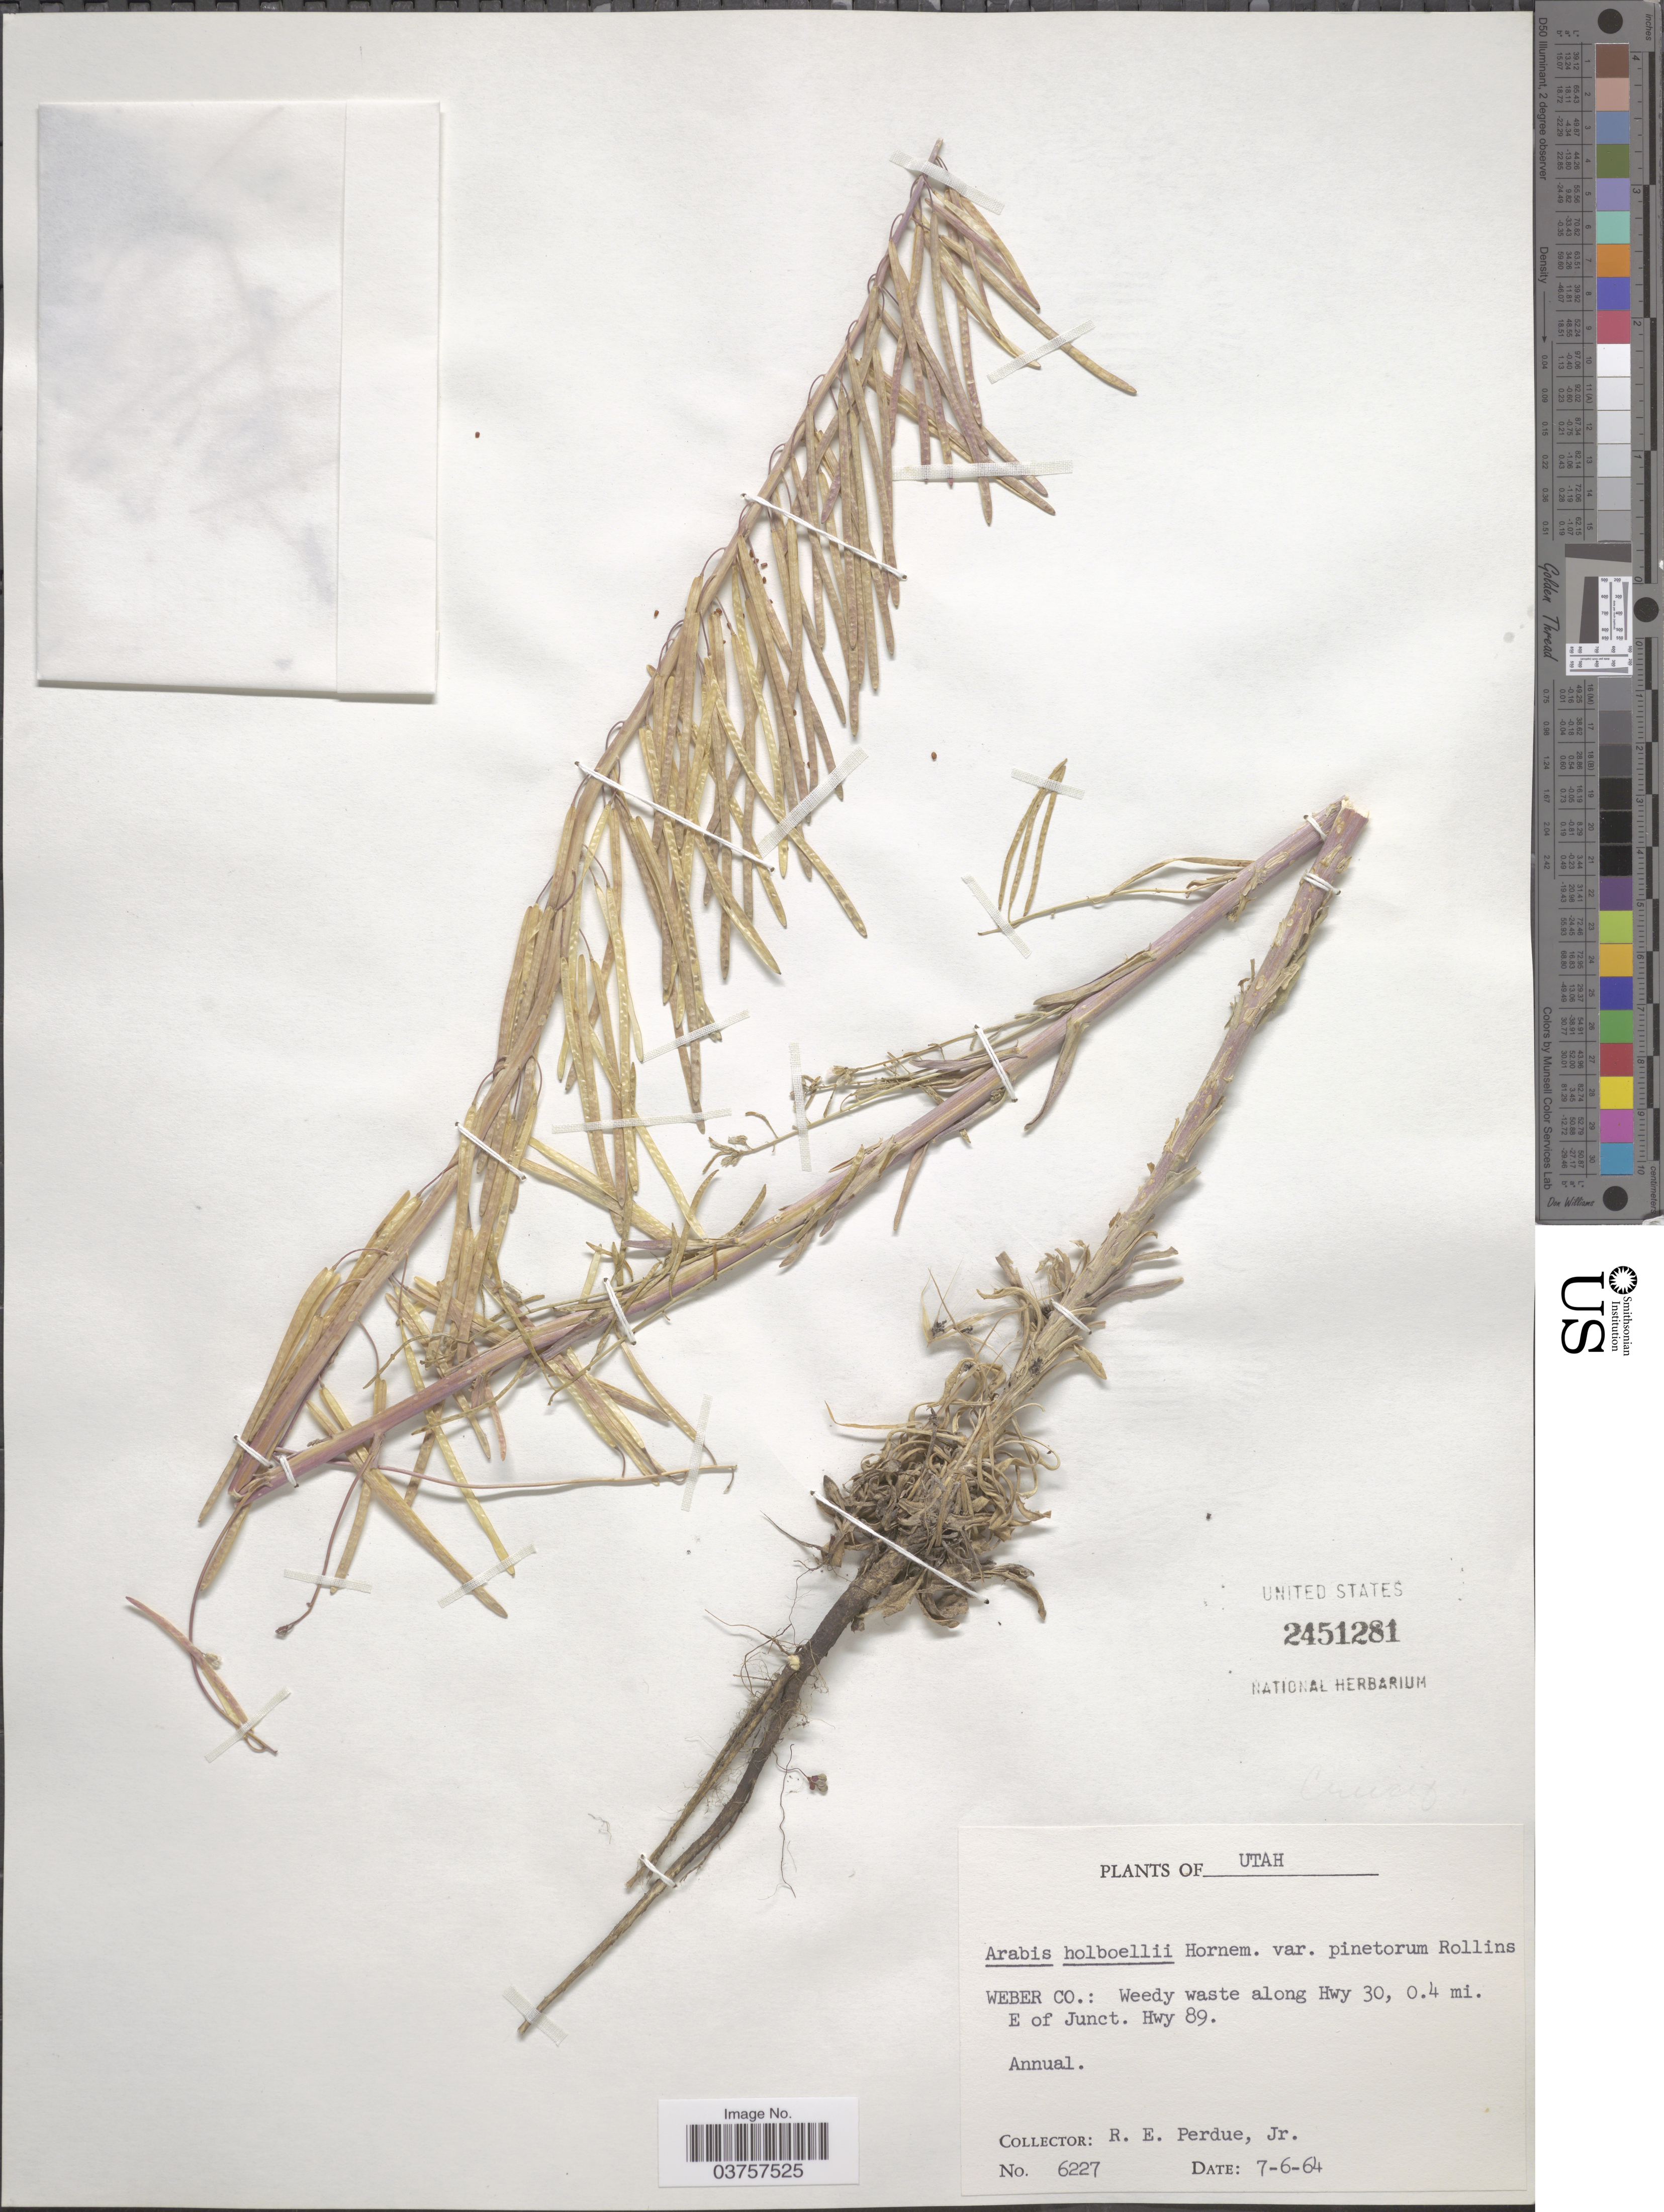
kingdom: Plantae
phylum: Tracheophyta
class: Magnoliopsida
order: Brassicales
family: Brassicaceae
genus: Arabis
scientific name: Arabis holboellii var. pinetorum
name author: (Tidestr.) Rollins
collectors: R. E. Perdue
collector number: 6227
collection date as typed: Transcribed d/m/y: 6/7/64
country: United States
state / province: Utah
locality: Weber Co.: Weedy waste along Hwy 30, 0.4 mi.E of Junct. Hwy 89.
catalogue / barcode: US 2451281